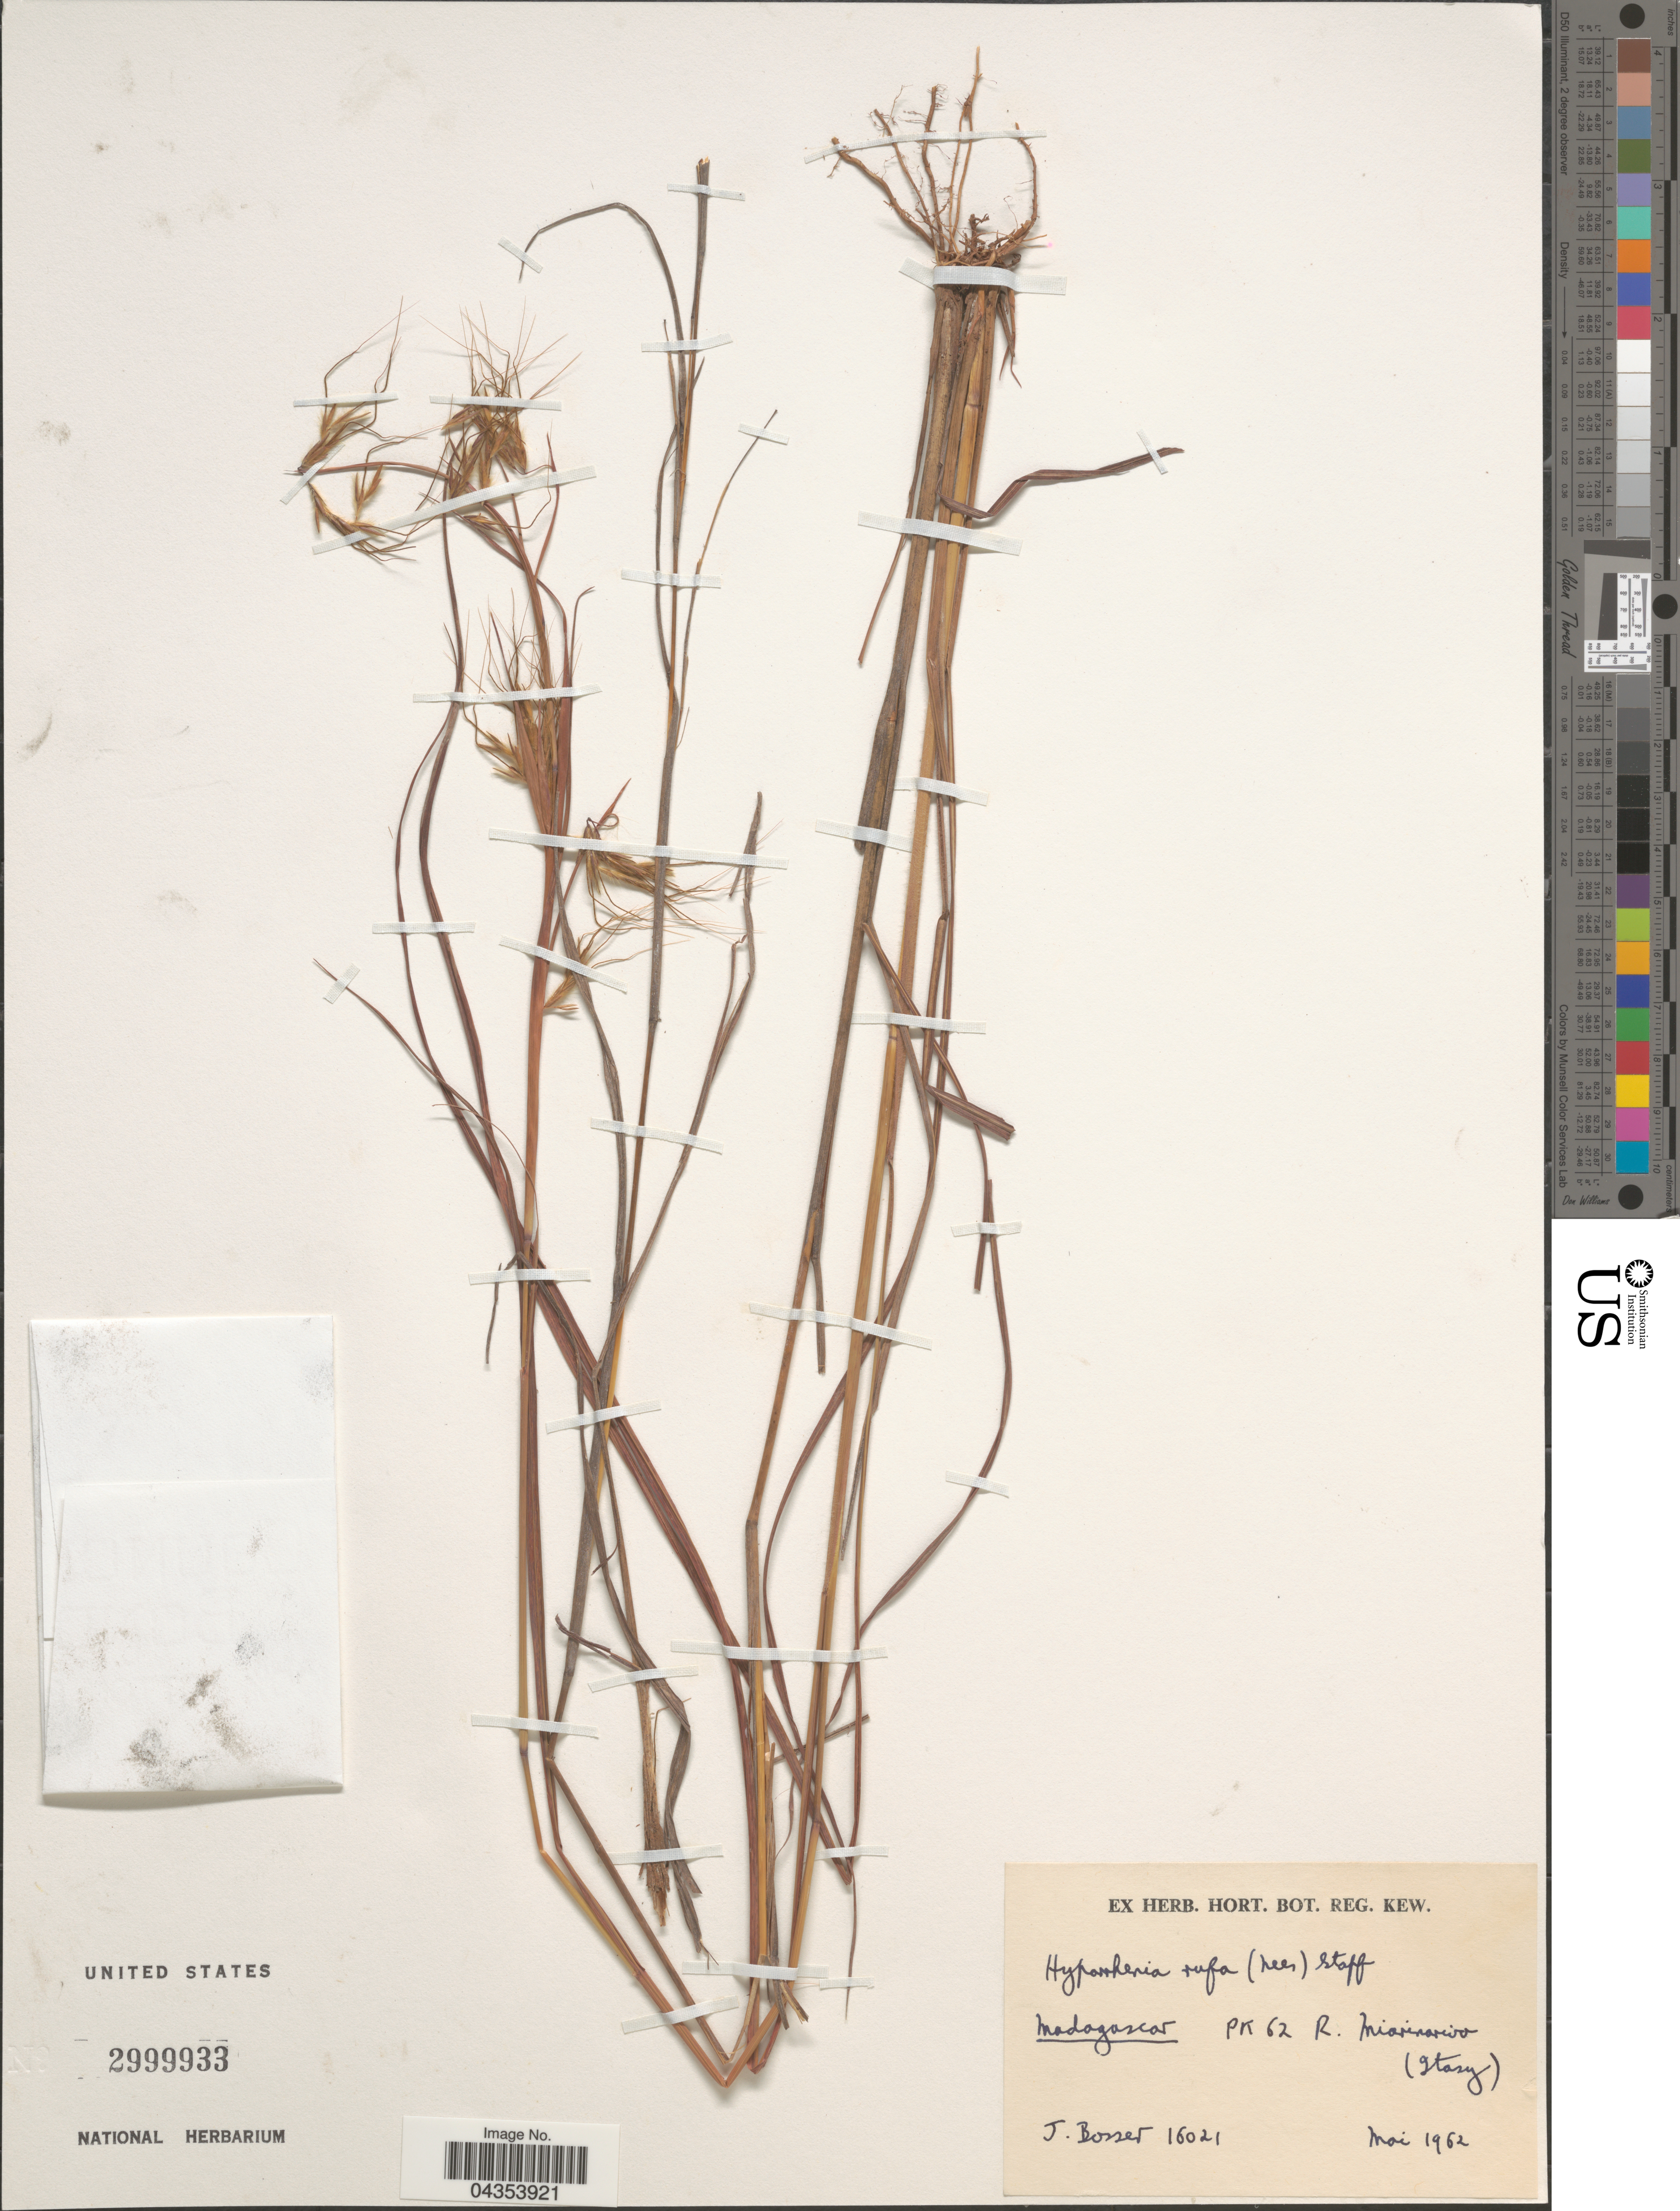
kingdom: Plantae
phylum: Tracheophyta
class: Liliopsida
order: Poales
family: Poaceae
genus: Hyparrhenia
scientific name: Hyparrhenia rufa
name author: (Nees) Stapf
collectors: J. M. Bosser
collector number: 16021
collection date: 1962-05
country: Madagascar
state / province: Itasy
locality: Pk 62 R. Miarinarivo.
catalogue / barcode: US 2999933